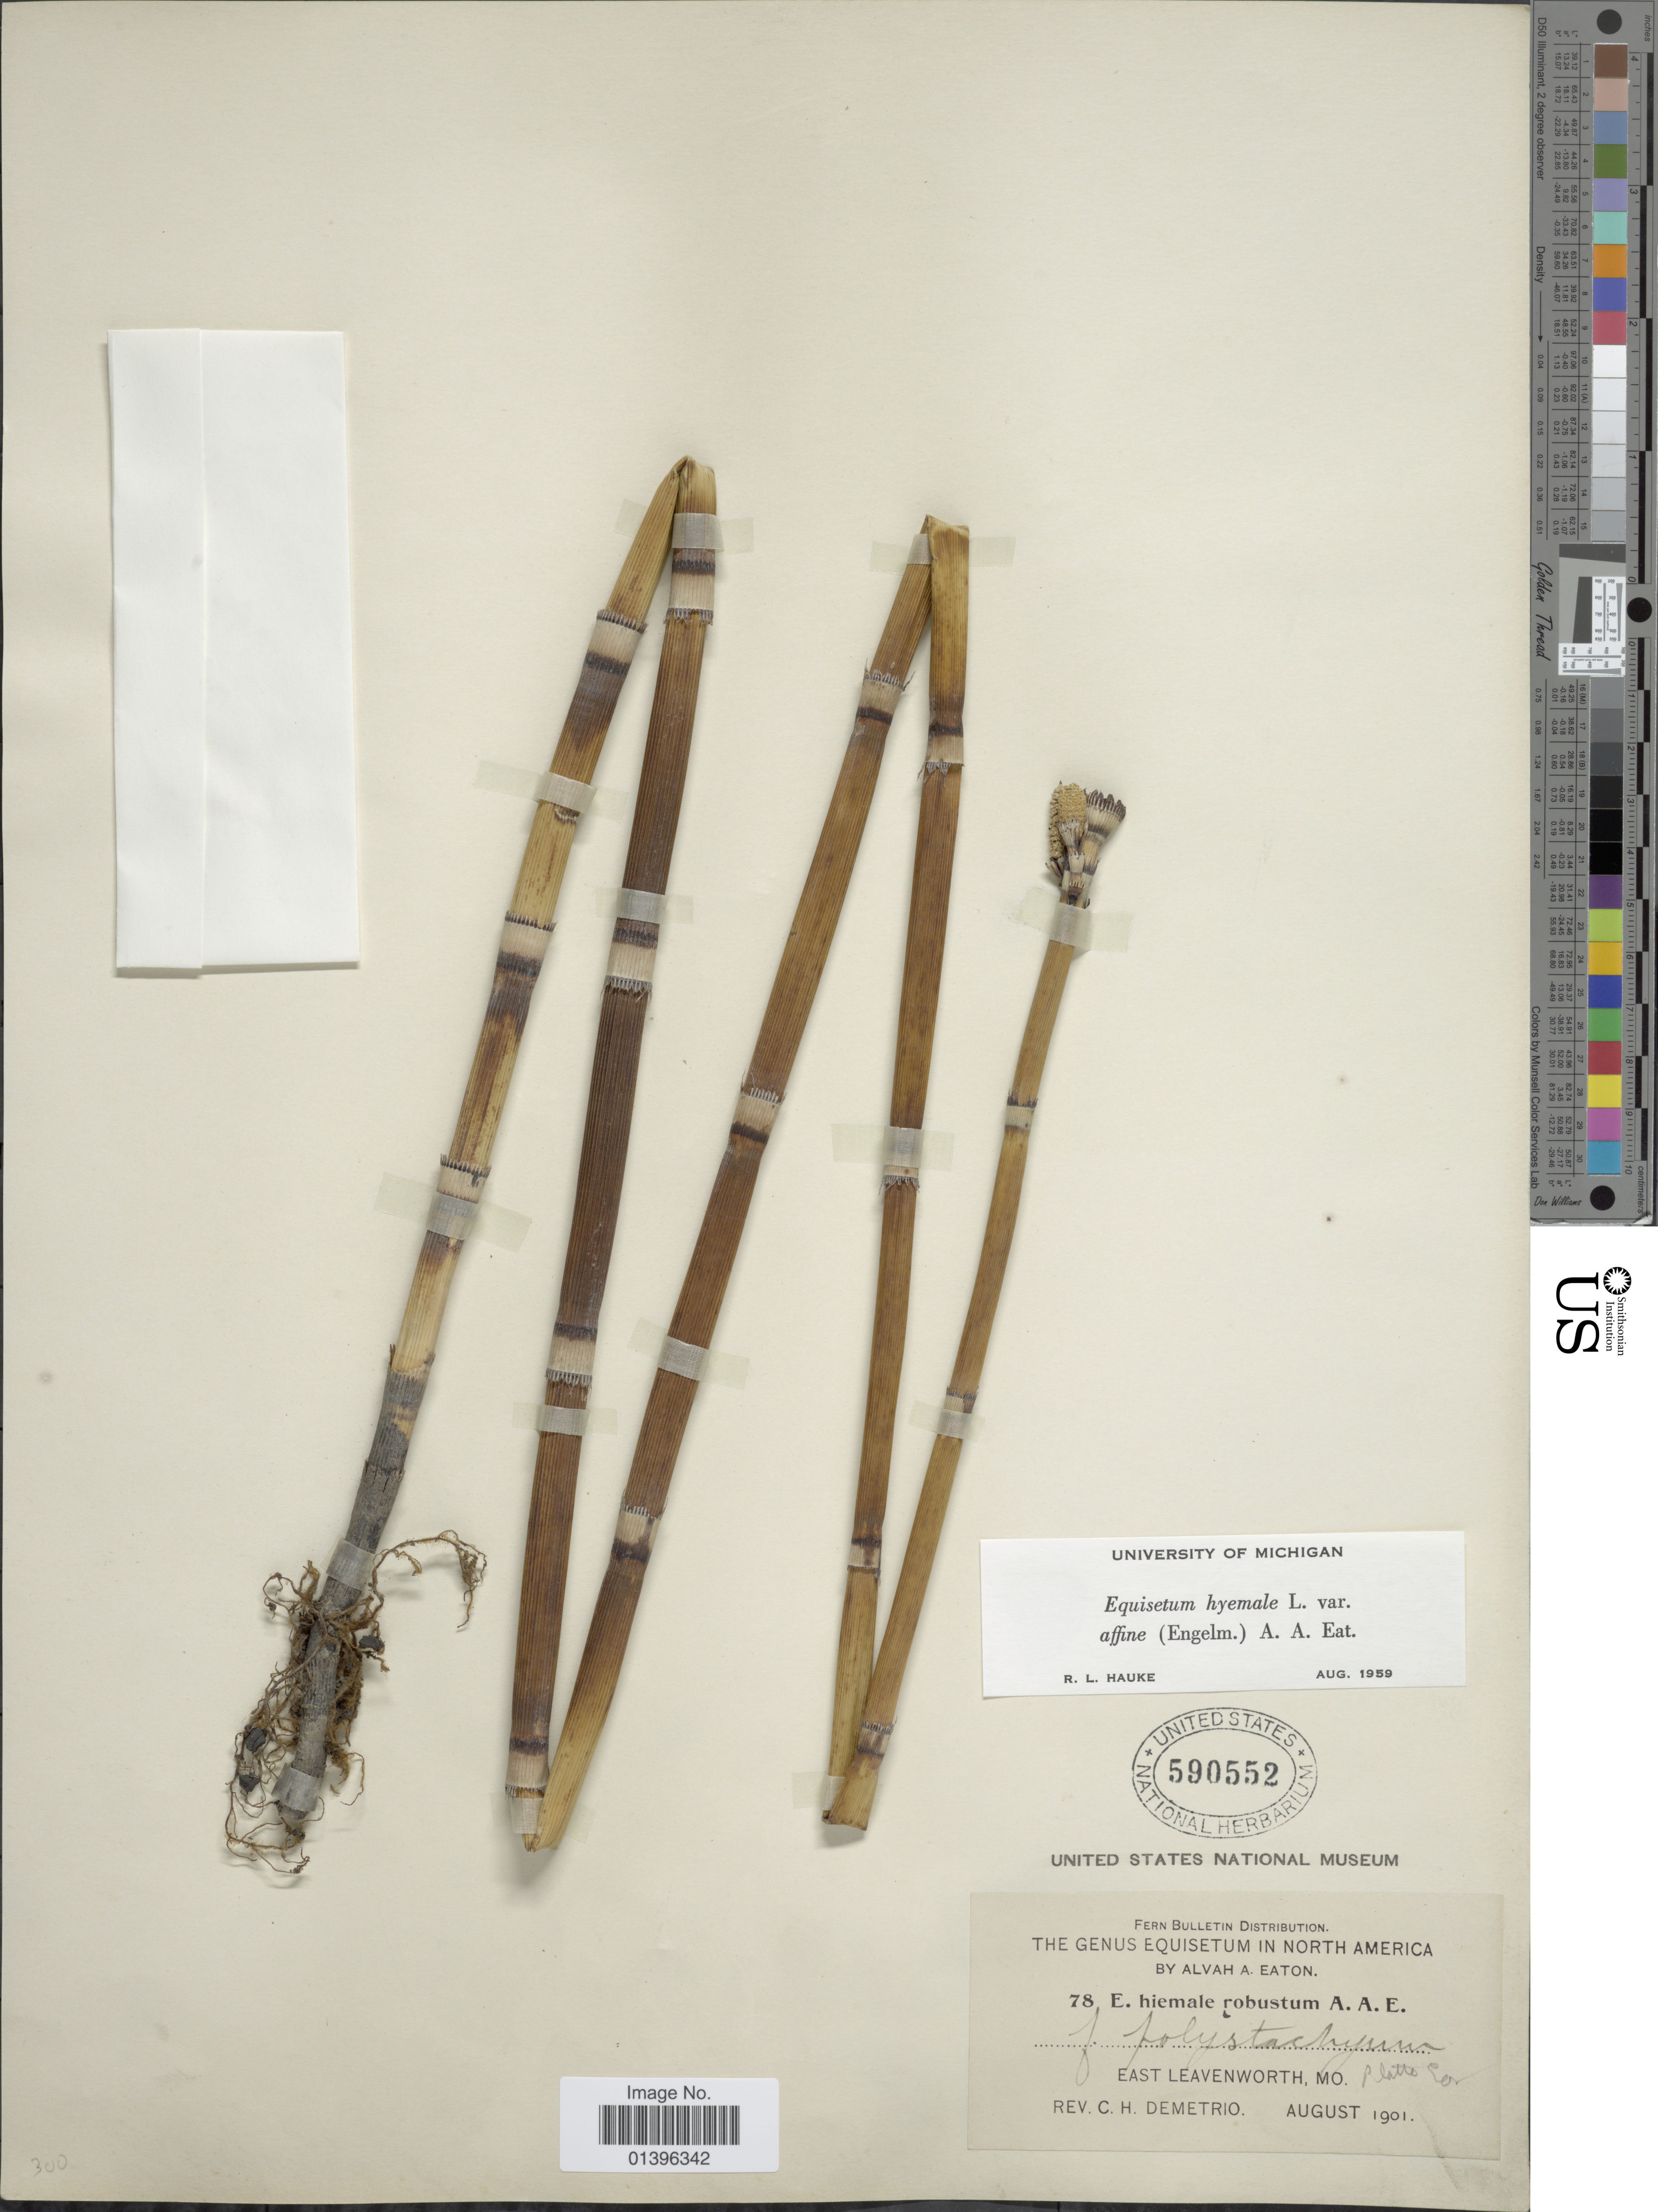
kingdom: Plantae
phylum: Tracheophyta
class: Polypodiopsida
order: Equisetales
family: Equisetaceae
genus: Equisetum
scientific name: Equisetum hyemale var. affine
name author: (Engelm.) A.A. Eaton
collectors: C. Demetrio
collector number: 78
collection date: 1901-08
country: United States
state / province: Missouri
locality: East Leavenworth, Platte Co.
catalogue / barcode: US 590552